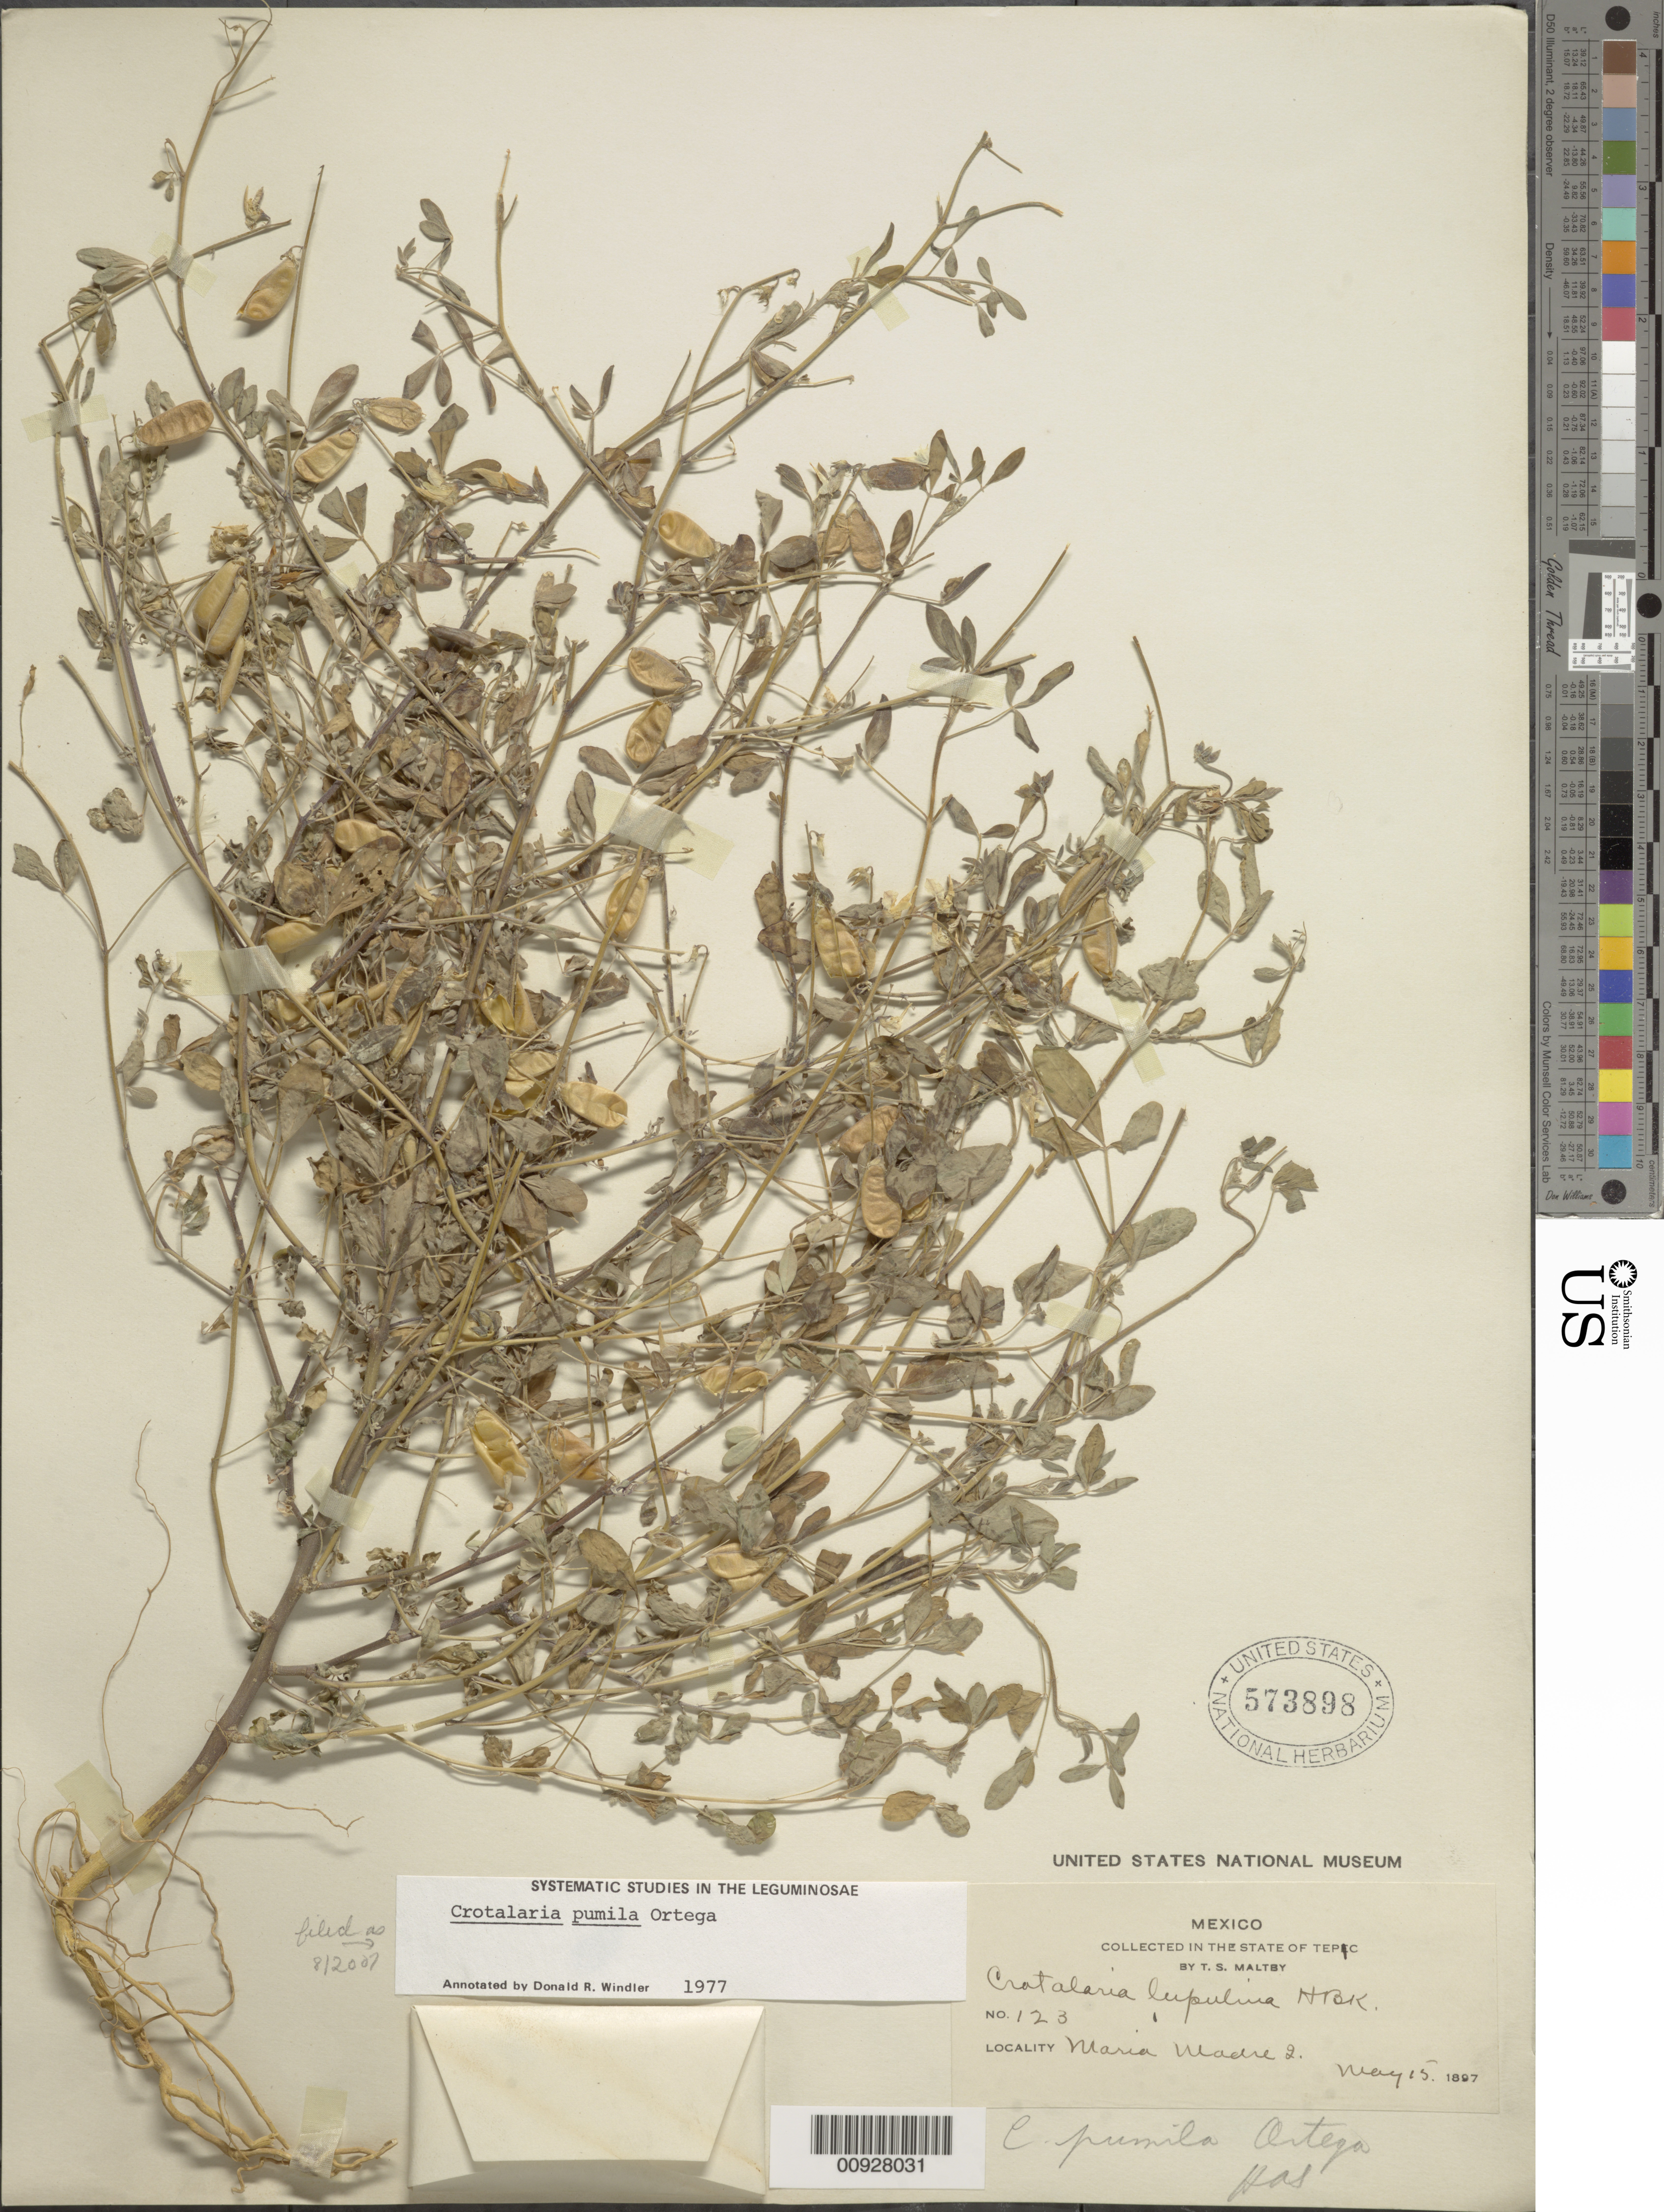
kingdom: Plantae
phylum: Tracheophyta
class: Magnoliopsida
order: Fabales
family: Fabaceae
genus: Crotalaria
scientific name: Crotalaria pumila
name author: Ortega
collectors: T. S. Maltby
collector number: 123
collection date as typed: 15 May 1897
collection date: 1897-05-15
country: Mexico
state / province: Nayarit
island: Maria Madre I.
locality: Maria Madre I.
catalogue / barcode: US 573898